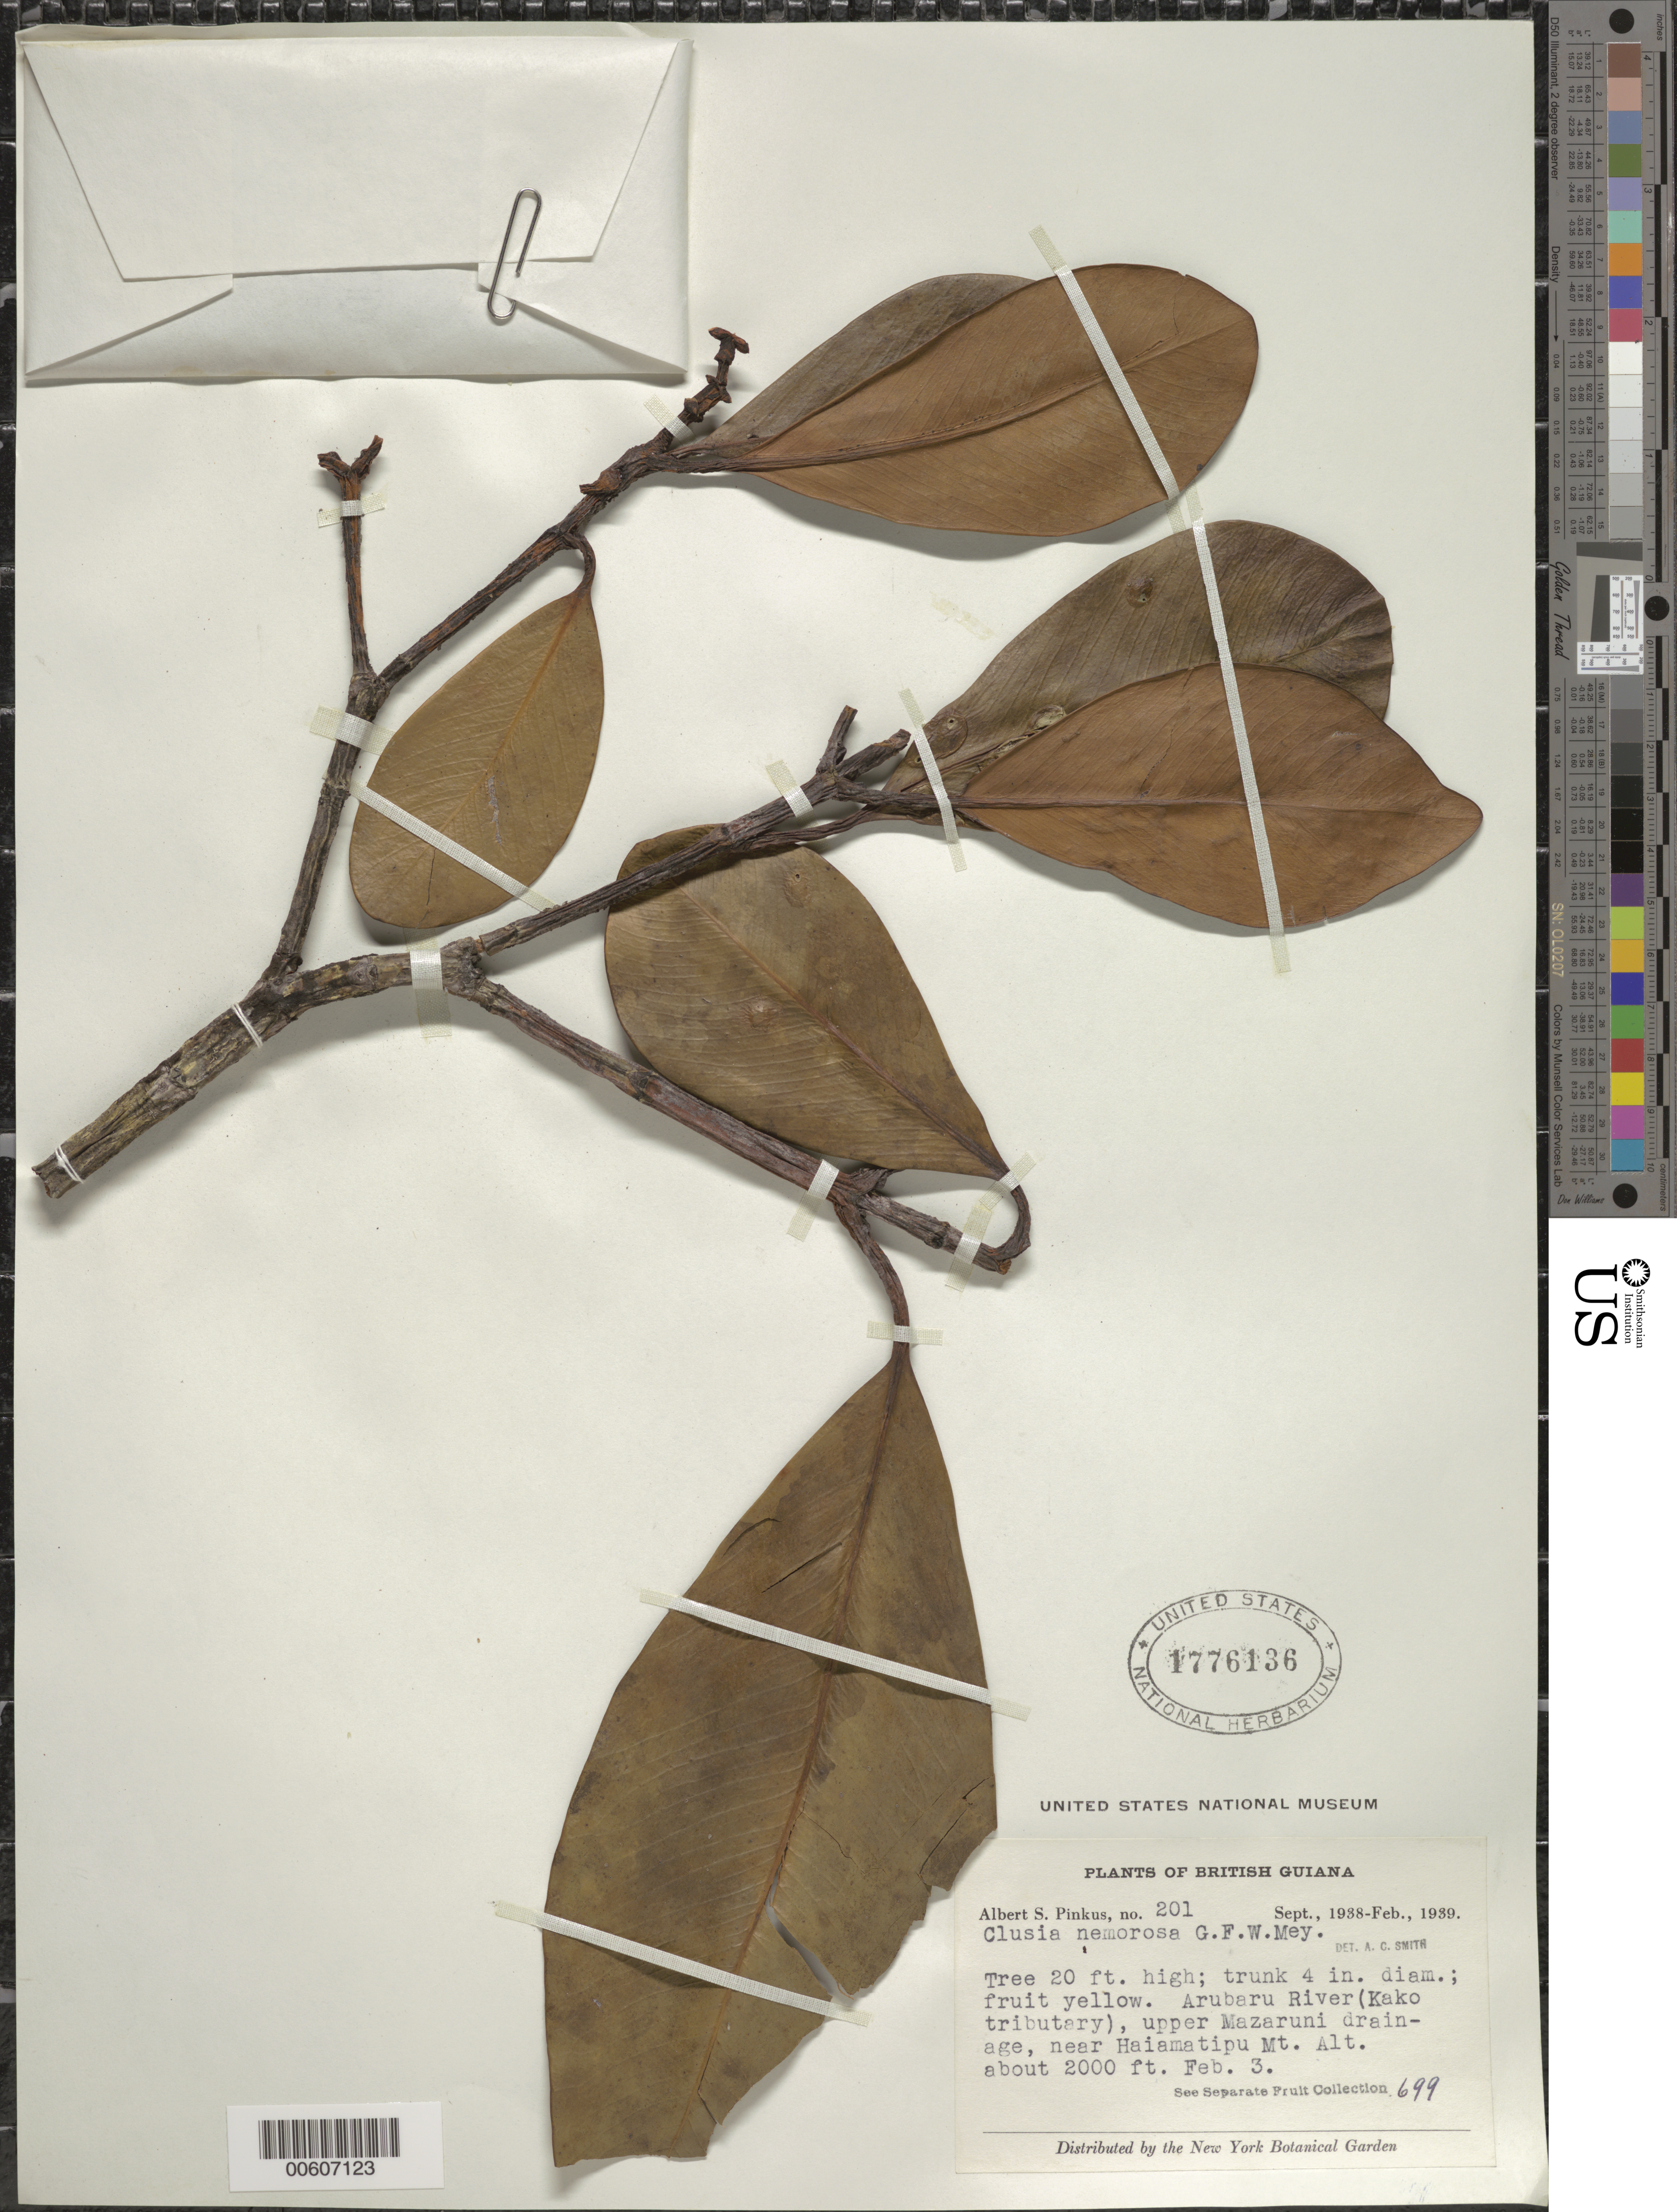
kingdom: Plantae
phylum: Tracheophyta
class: Magnoliopsida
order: Malpighiales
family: Clusiaceae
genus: Clusia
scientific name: Clusia nemorosa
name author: G. Mey.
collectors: A. Pinkus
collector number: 201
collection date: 1939-02-03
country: Guyana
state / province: Cuyuni-Mazaruni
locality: British Guiana. Arubaru River (Kako tributary), upper Mazaruni drainage, near Haiamatipu Mt.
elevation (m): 610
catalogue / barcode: US 1776136